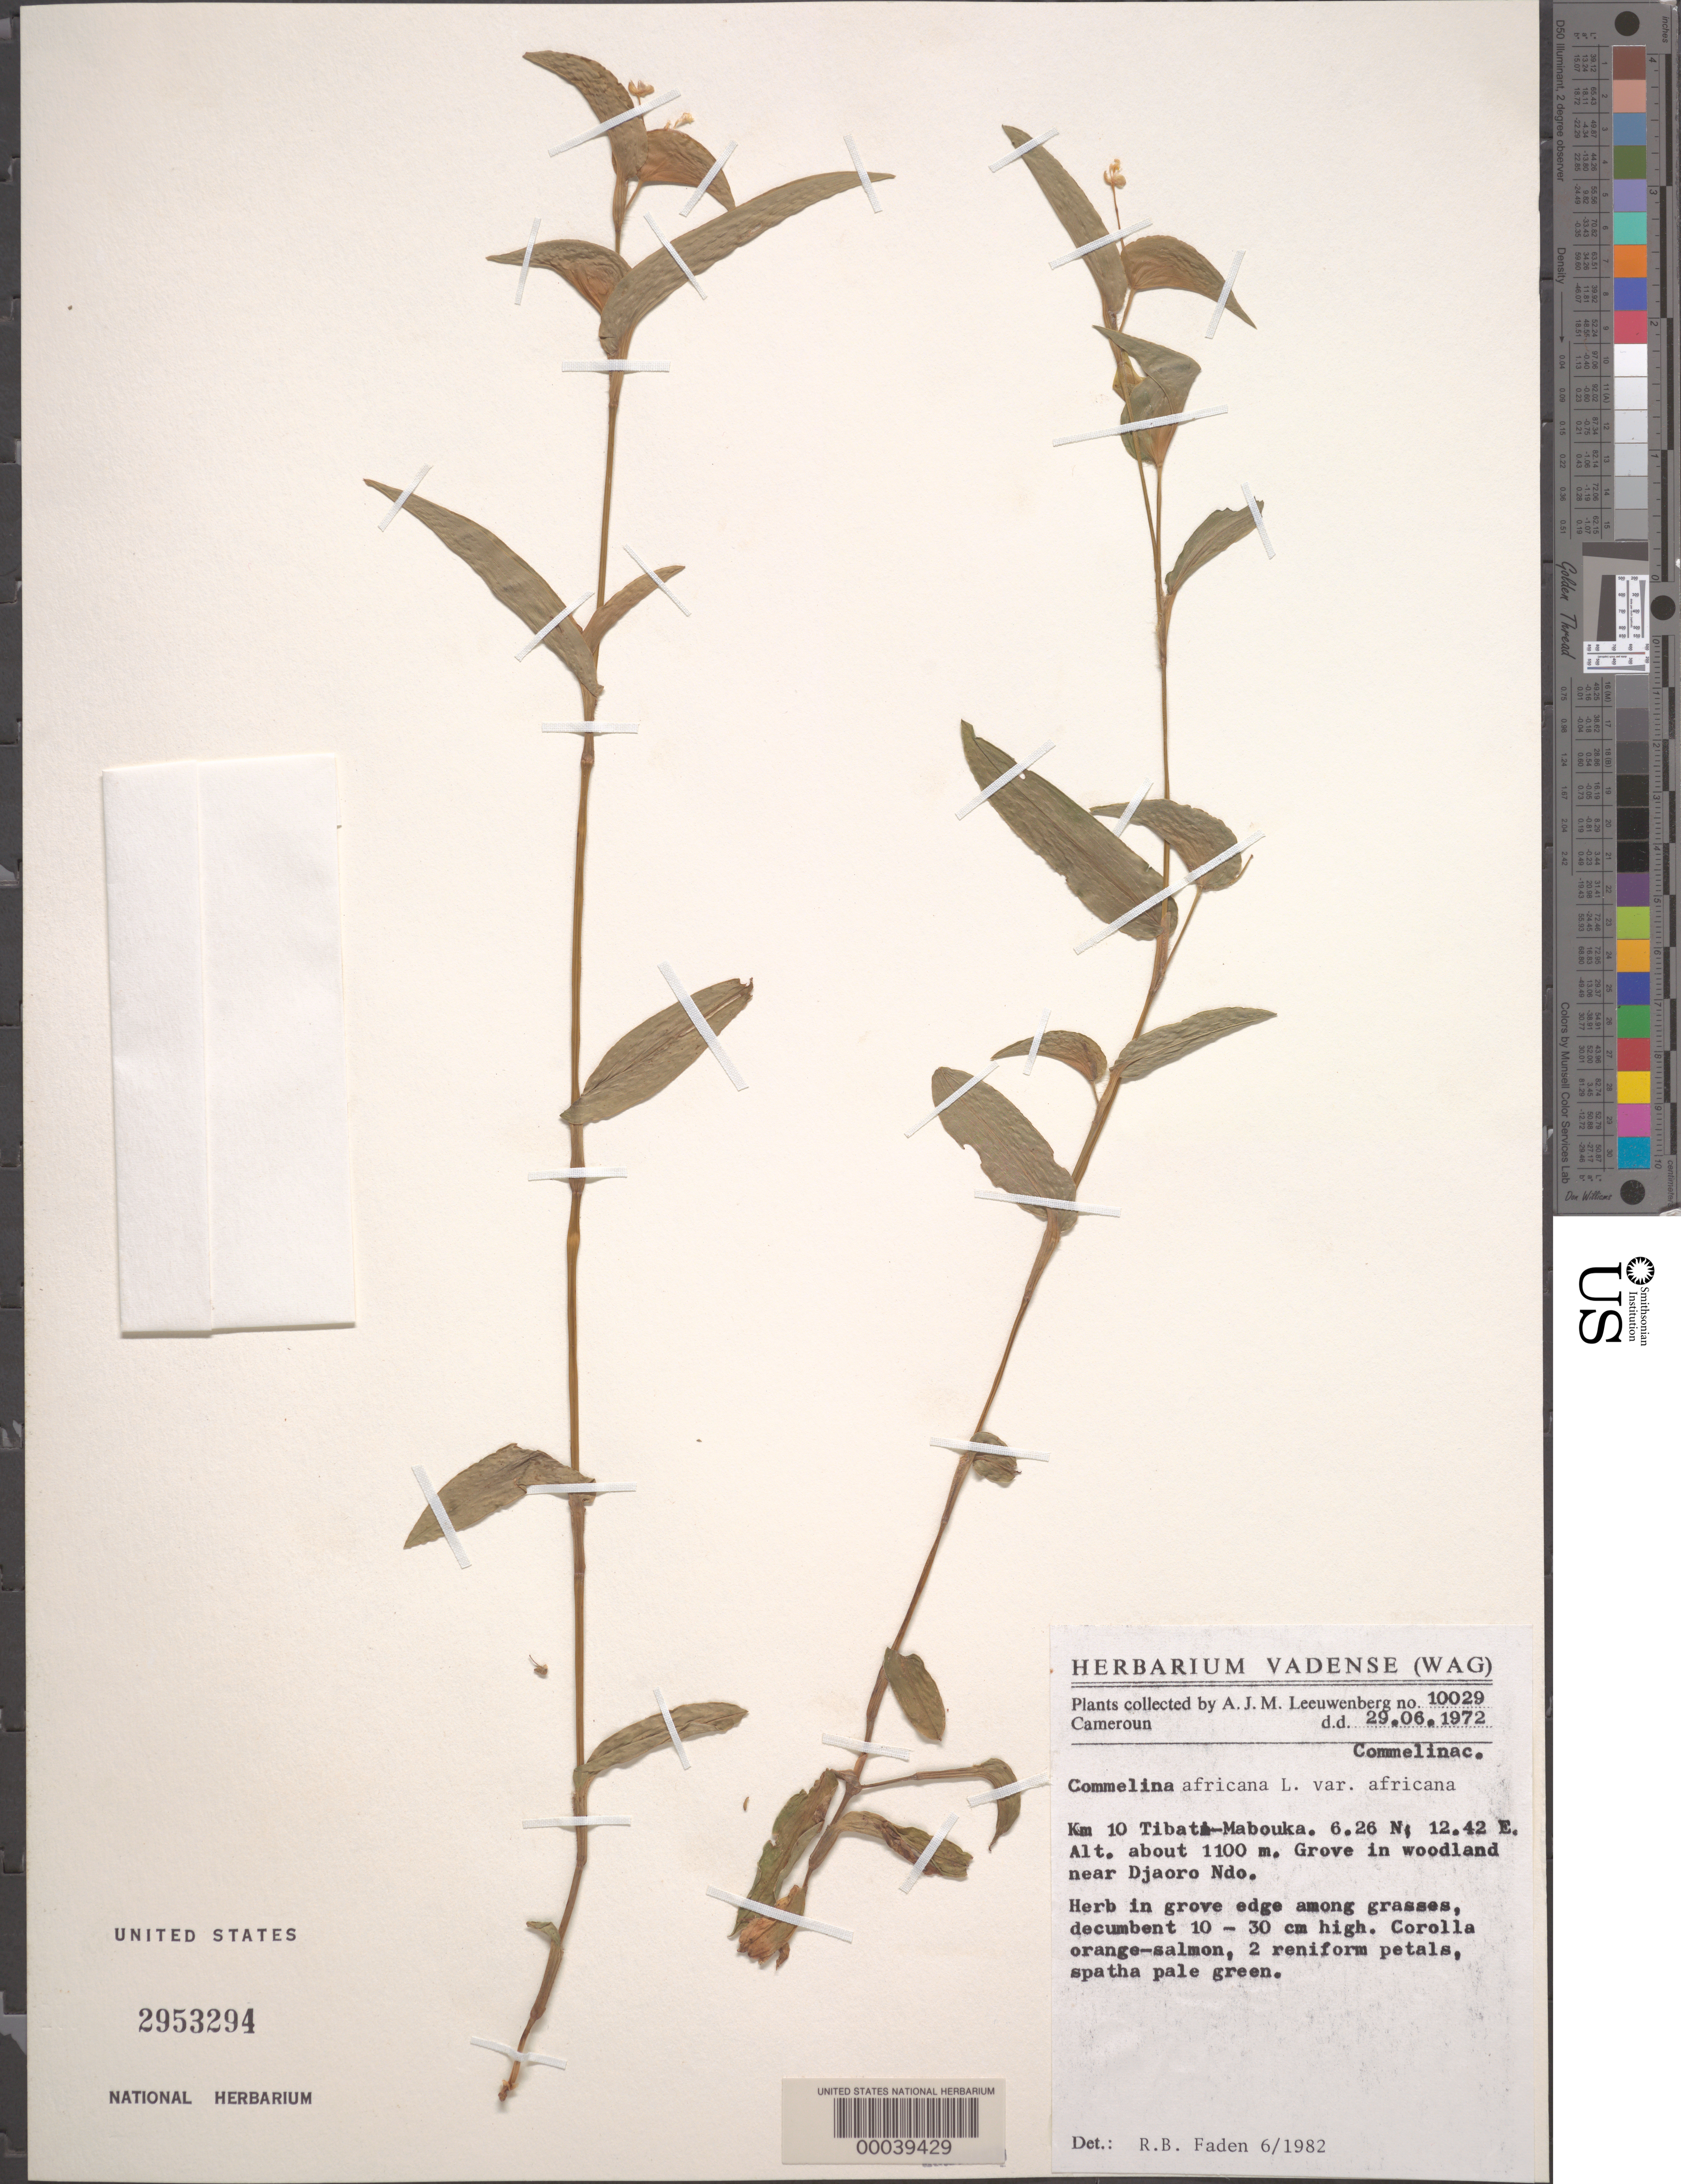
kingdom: Plantae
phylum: Tracheophyta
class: Liliopsida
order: Commelinales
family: Commelinaceae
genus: Commelina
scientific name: Commelina africana var. africana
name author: L.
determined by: Faden, Robert B., (US), Smithsonian Institution - National Museum of Natural History (UNITED STATES)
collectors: A. J. M. Leeuwenberg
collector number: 10029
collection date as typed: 29 Jun 1972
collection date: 1972-06-29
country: Cameroon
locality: Tibata-mabouka, near djaoro ndo.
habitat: Grove edge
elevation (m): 1100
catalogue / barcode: US 2953294